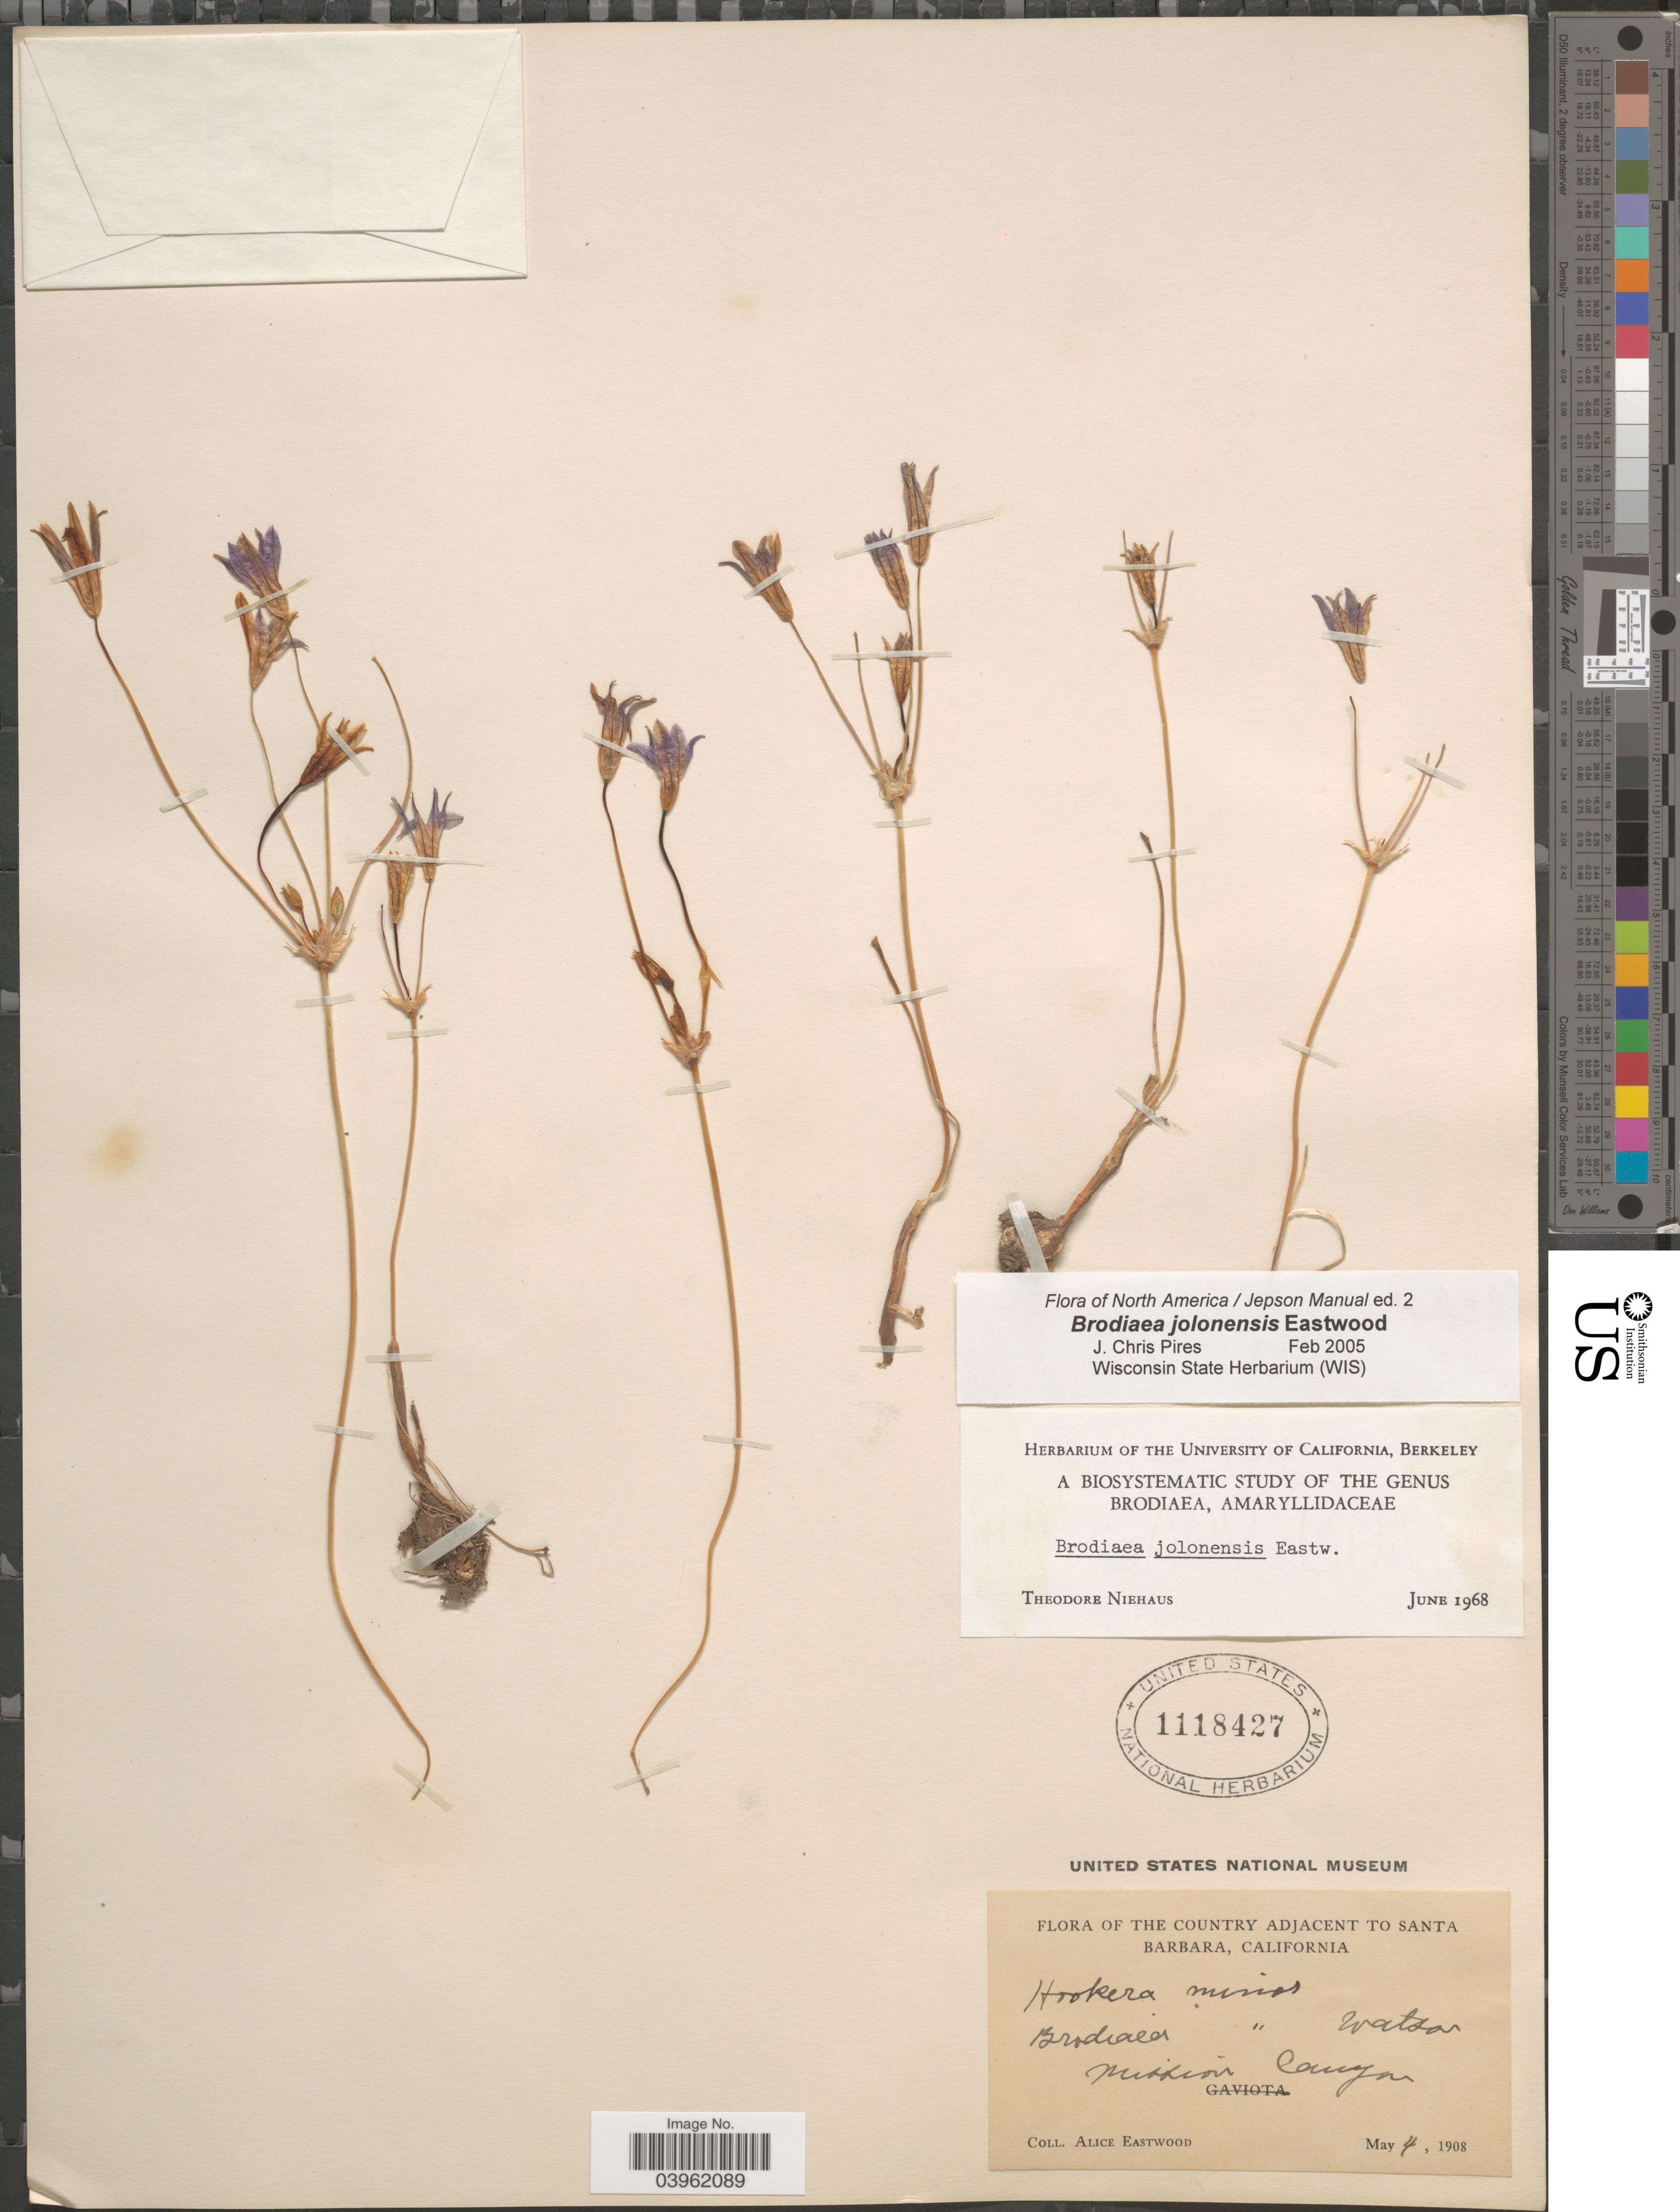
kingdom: Plantae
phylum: Tracheophyta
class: Liliopsida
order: Asparagales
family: Asparagaceae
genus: Brodiaea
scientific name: Brodiaea jolonensis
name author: Eastw.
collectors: A. Eastwood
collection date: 1908-05-04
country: United States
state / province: California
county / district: Santa Barbara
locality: The Country adjacent to Santa Barbara. Mission Canyon.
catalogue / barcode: US 1118427